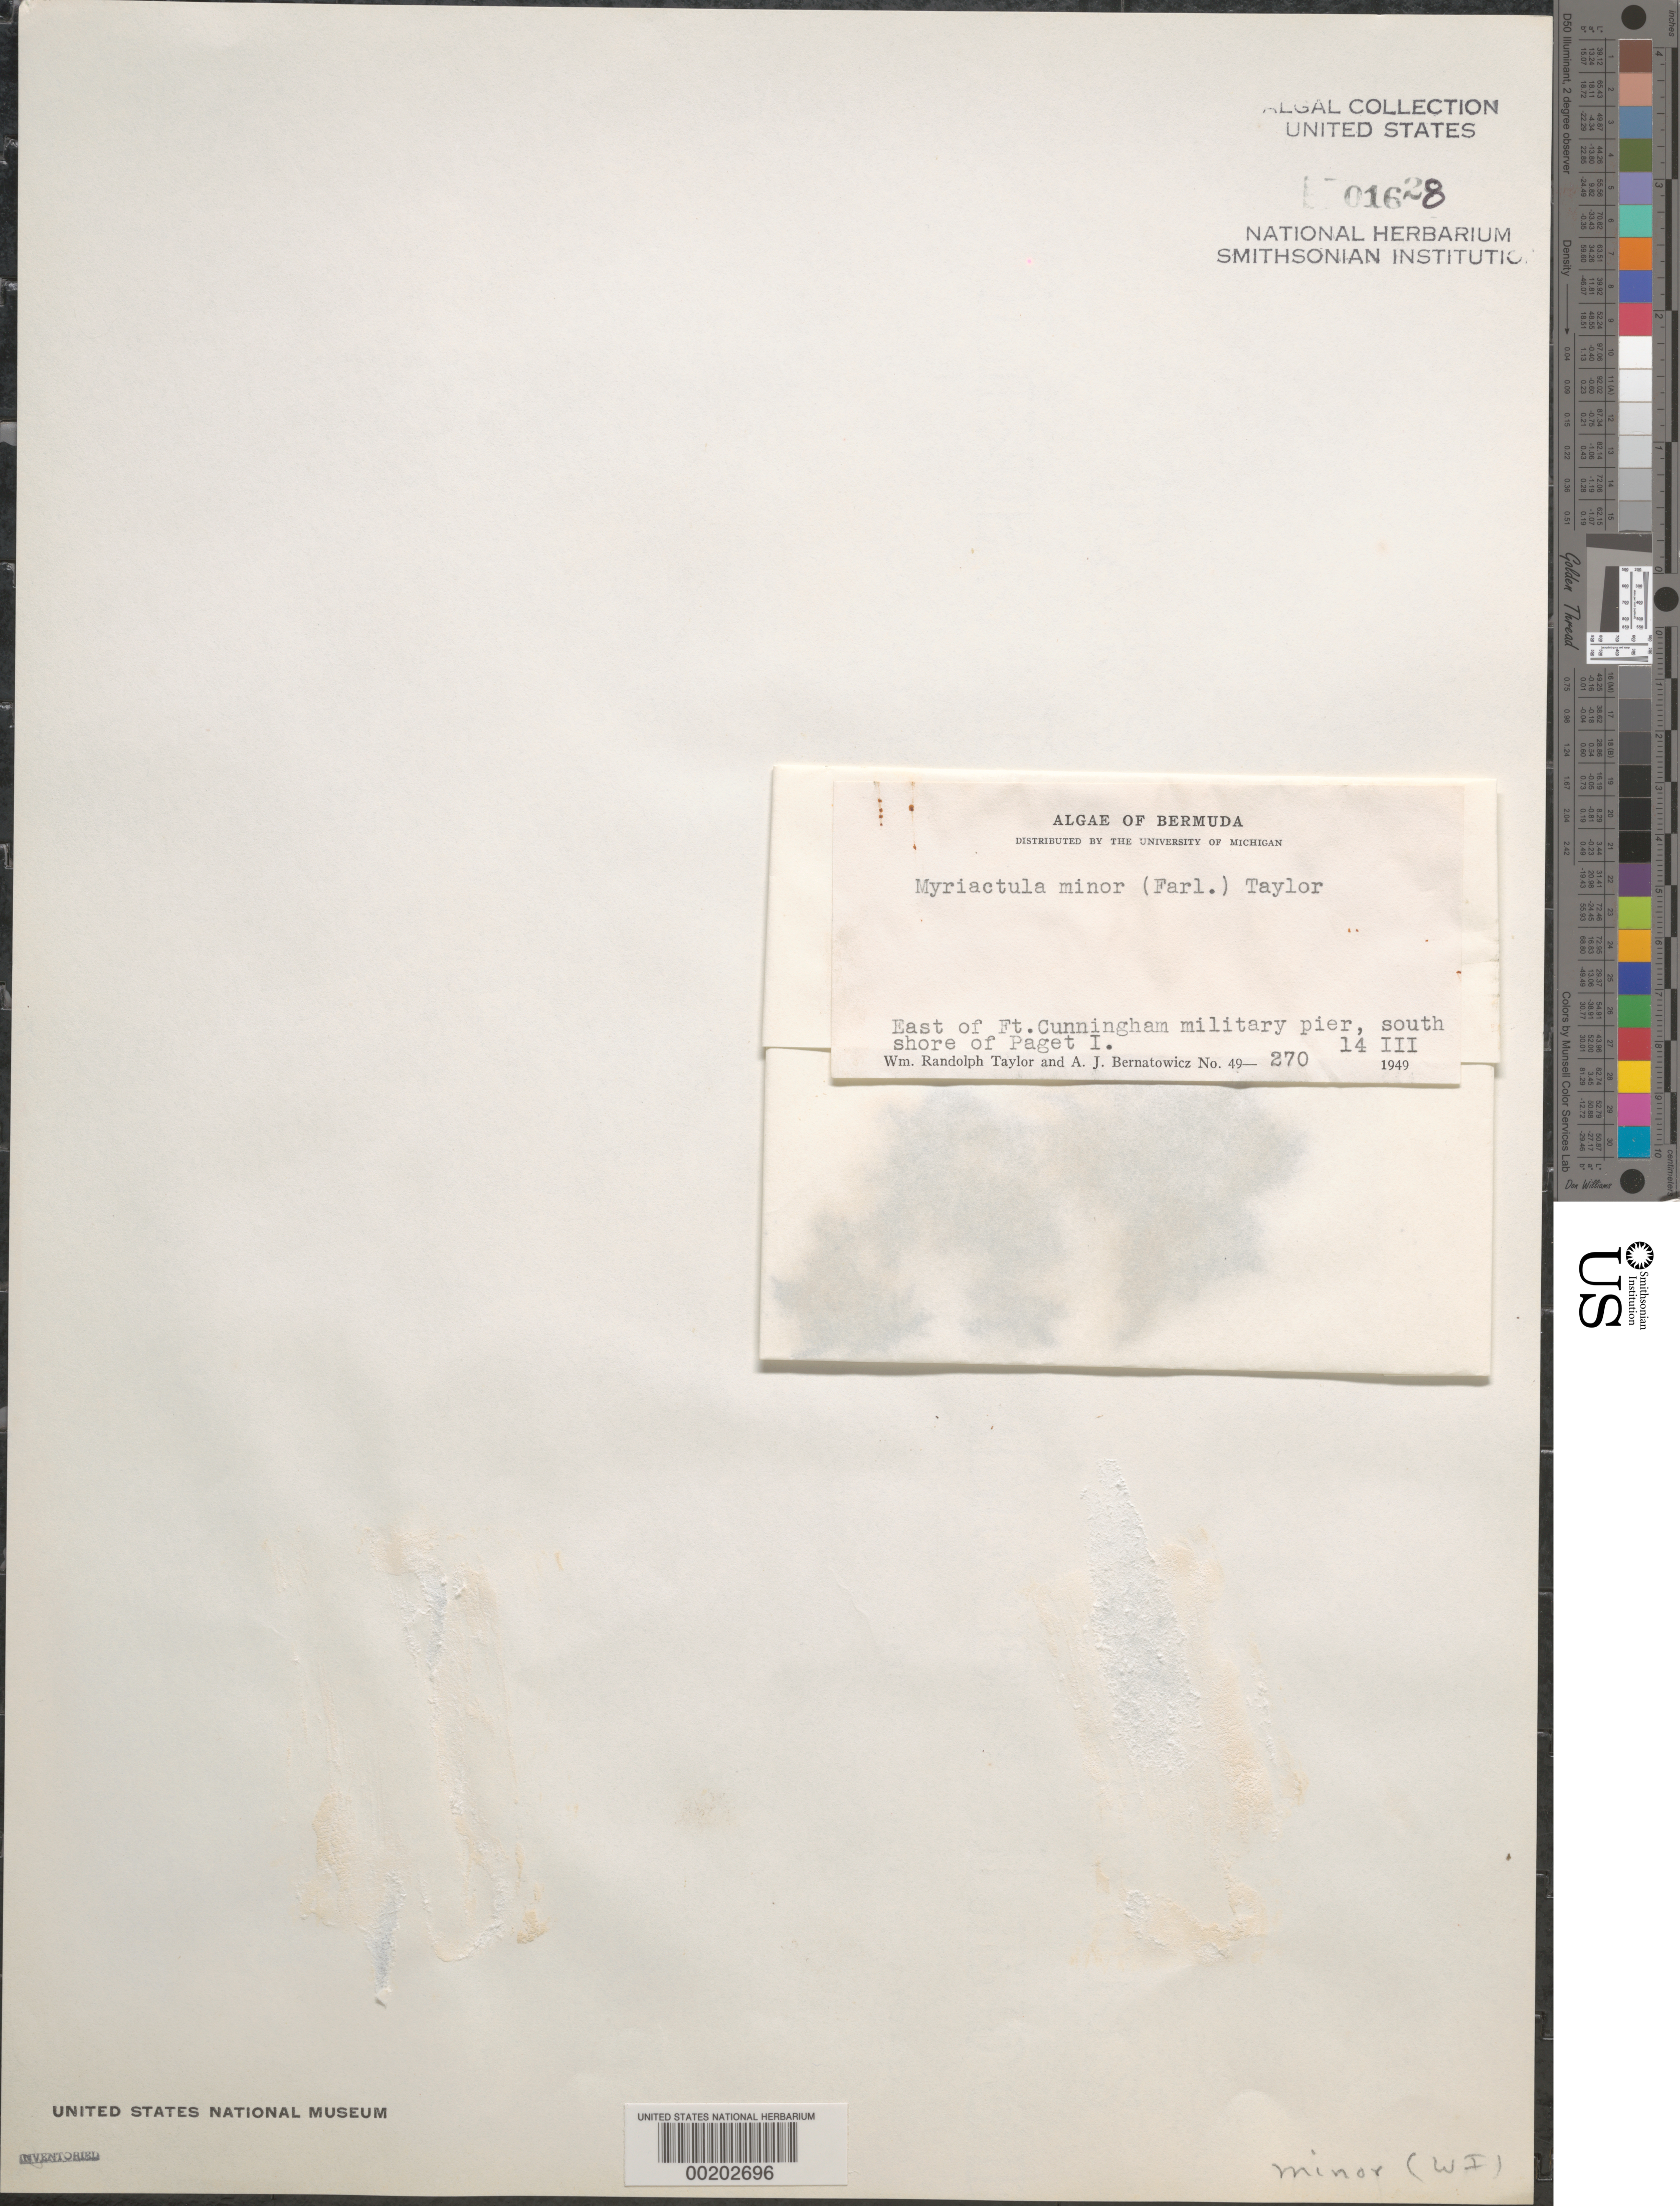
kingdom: Chromista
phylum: Ochrophyta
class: Phaeophyceae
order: Ectocarpales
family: Chordariaceae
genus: Myriactula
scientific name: Myriactula minor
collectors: W. R. Taylor & A. Bernatowicz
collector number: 49-270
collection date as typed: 14 Mar 1949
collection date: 1949-03-14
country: Bermuda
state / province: Saint George's (parish)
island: Paget Island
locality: East of Fort Cunningham Pier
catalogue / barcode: US 1628